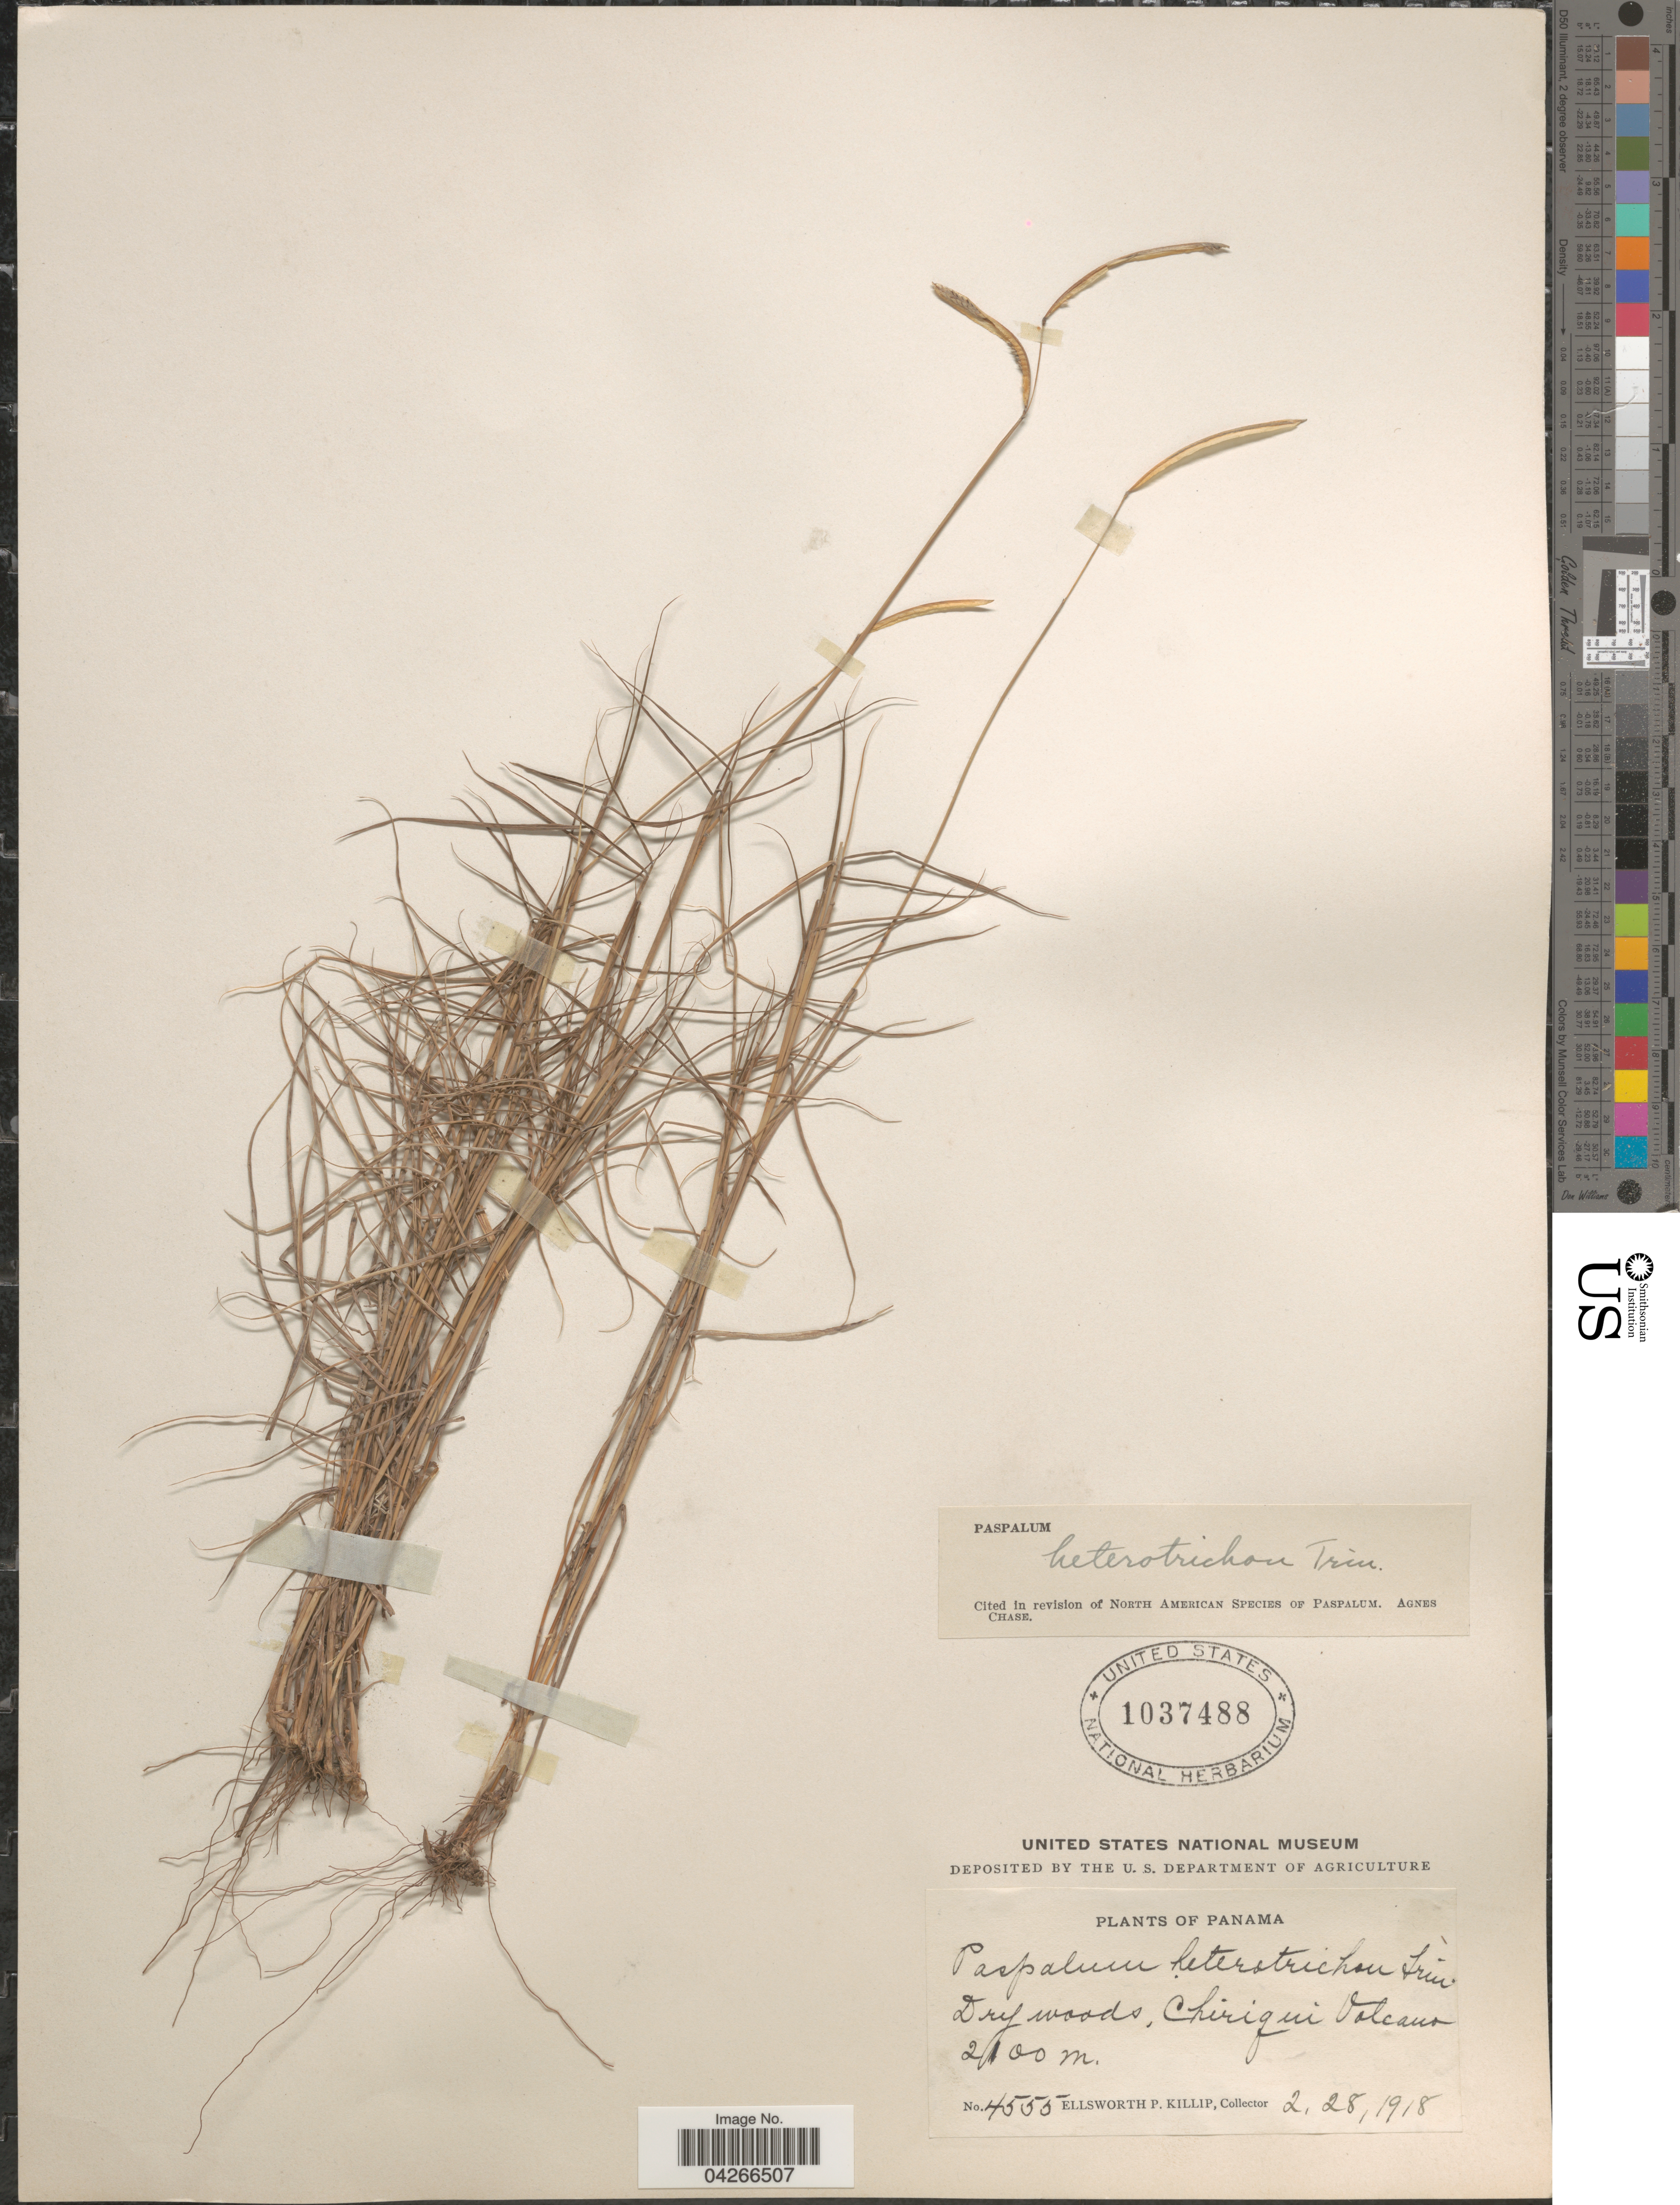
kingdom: Plantae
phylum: Tracheophyta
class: Liliopsida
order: Poales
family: Poaceae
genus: Paspalum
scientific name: Paspalum heterotrichon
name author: Trin.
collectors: E. P. Killip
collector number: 4555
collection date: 1918-02-28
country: Panama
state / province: Chiriqui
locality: Dry woods, Chiriqui Volcano.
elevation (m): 2100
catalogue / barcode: US 1037488